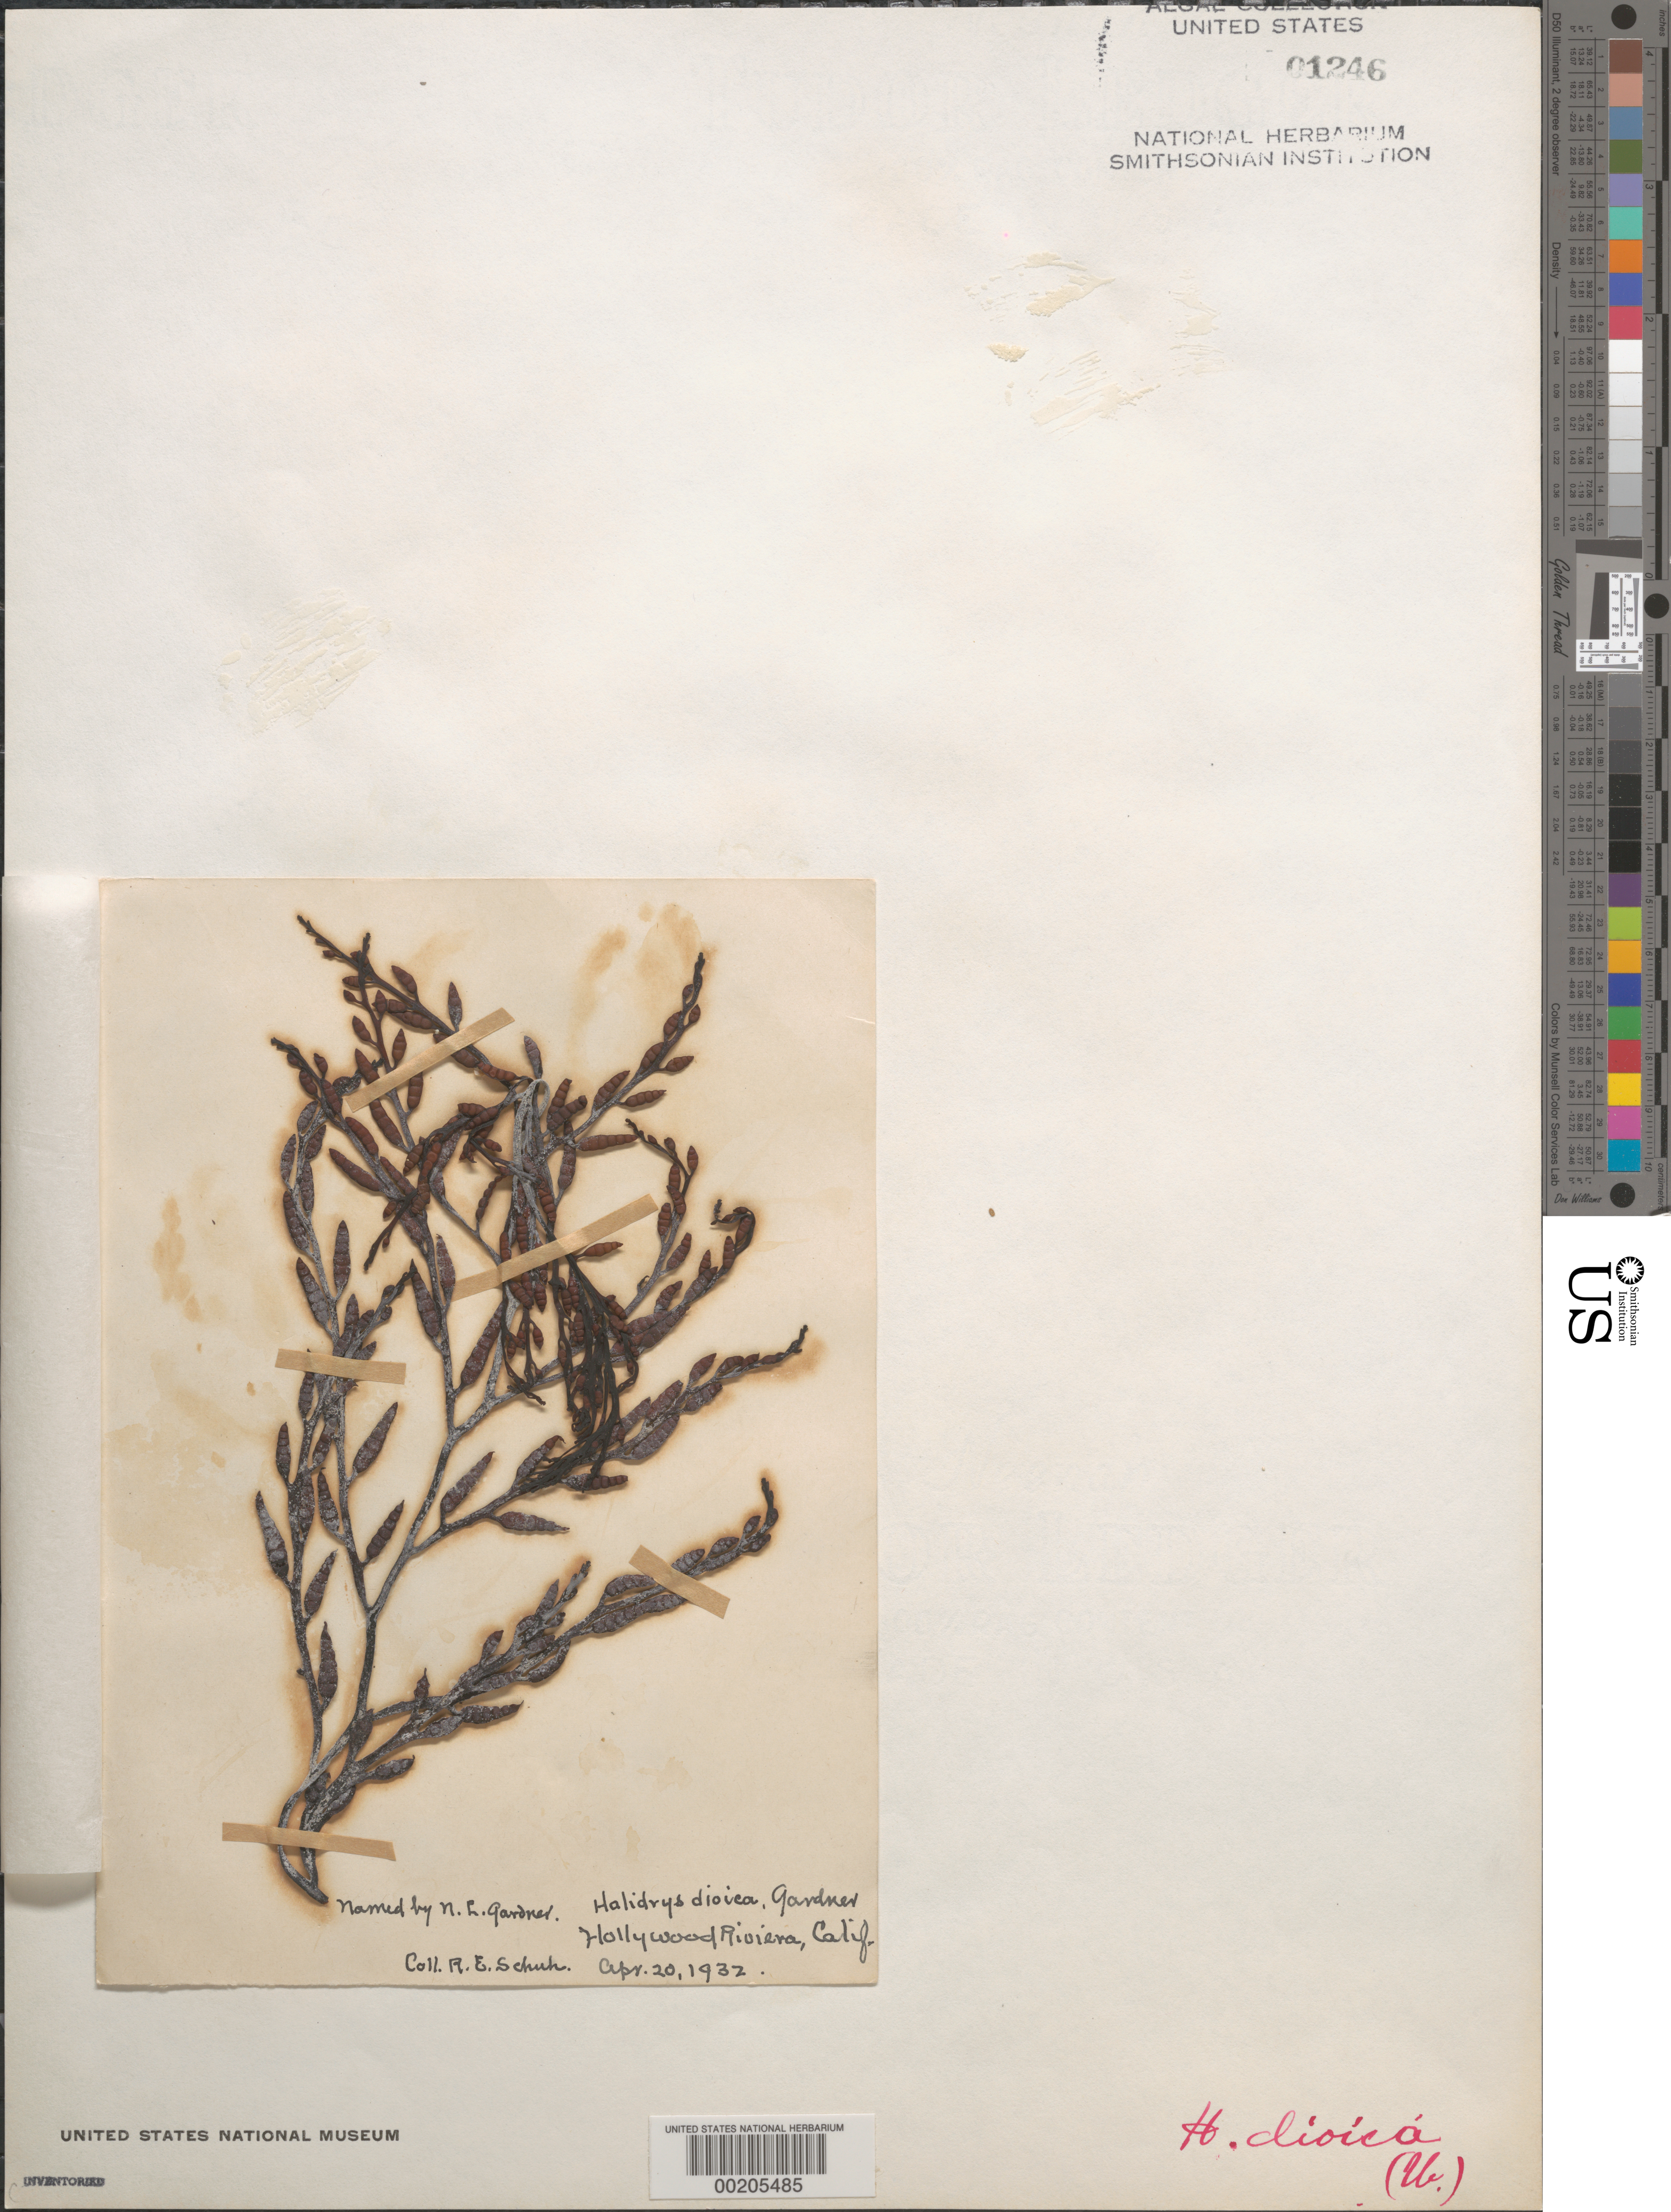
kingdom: Chromista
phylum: Ochrophyta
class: Phaeophyceae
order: Fucales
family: Sargassaceae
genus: Halidrys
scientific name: Halidrys dioica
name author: N.L. Gardner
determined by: Gardner, Nathaniel L.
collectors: R. Schuh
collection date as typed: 20 Apr 1932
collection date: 1932-04-20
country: United States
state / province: California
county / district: Los Angeles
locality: Hollywood Riviera, Torrance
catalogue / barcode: US 1246